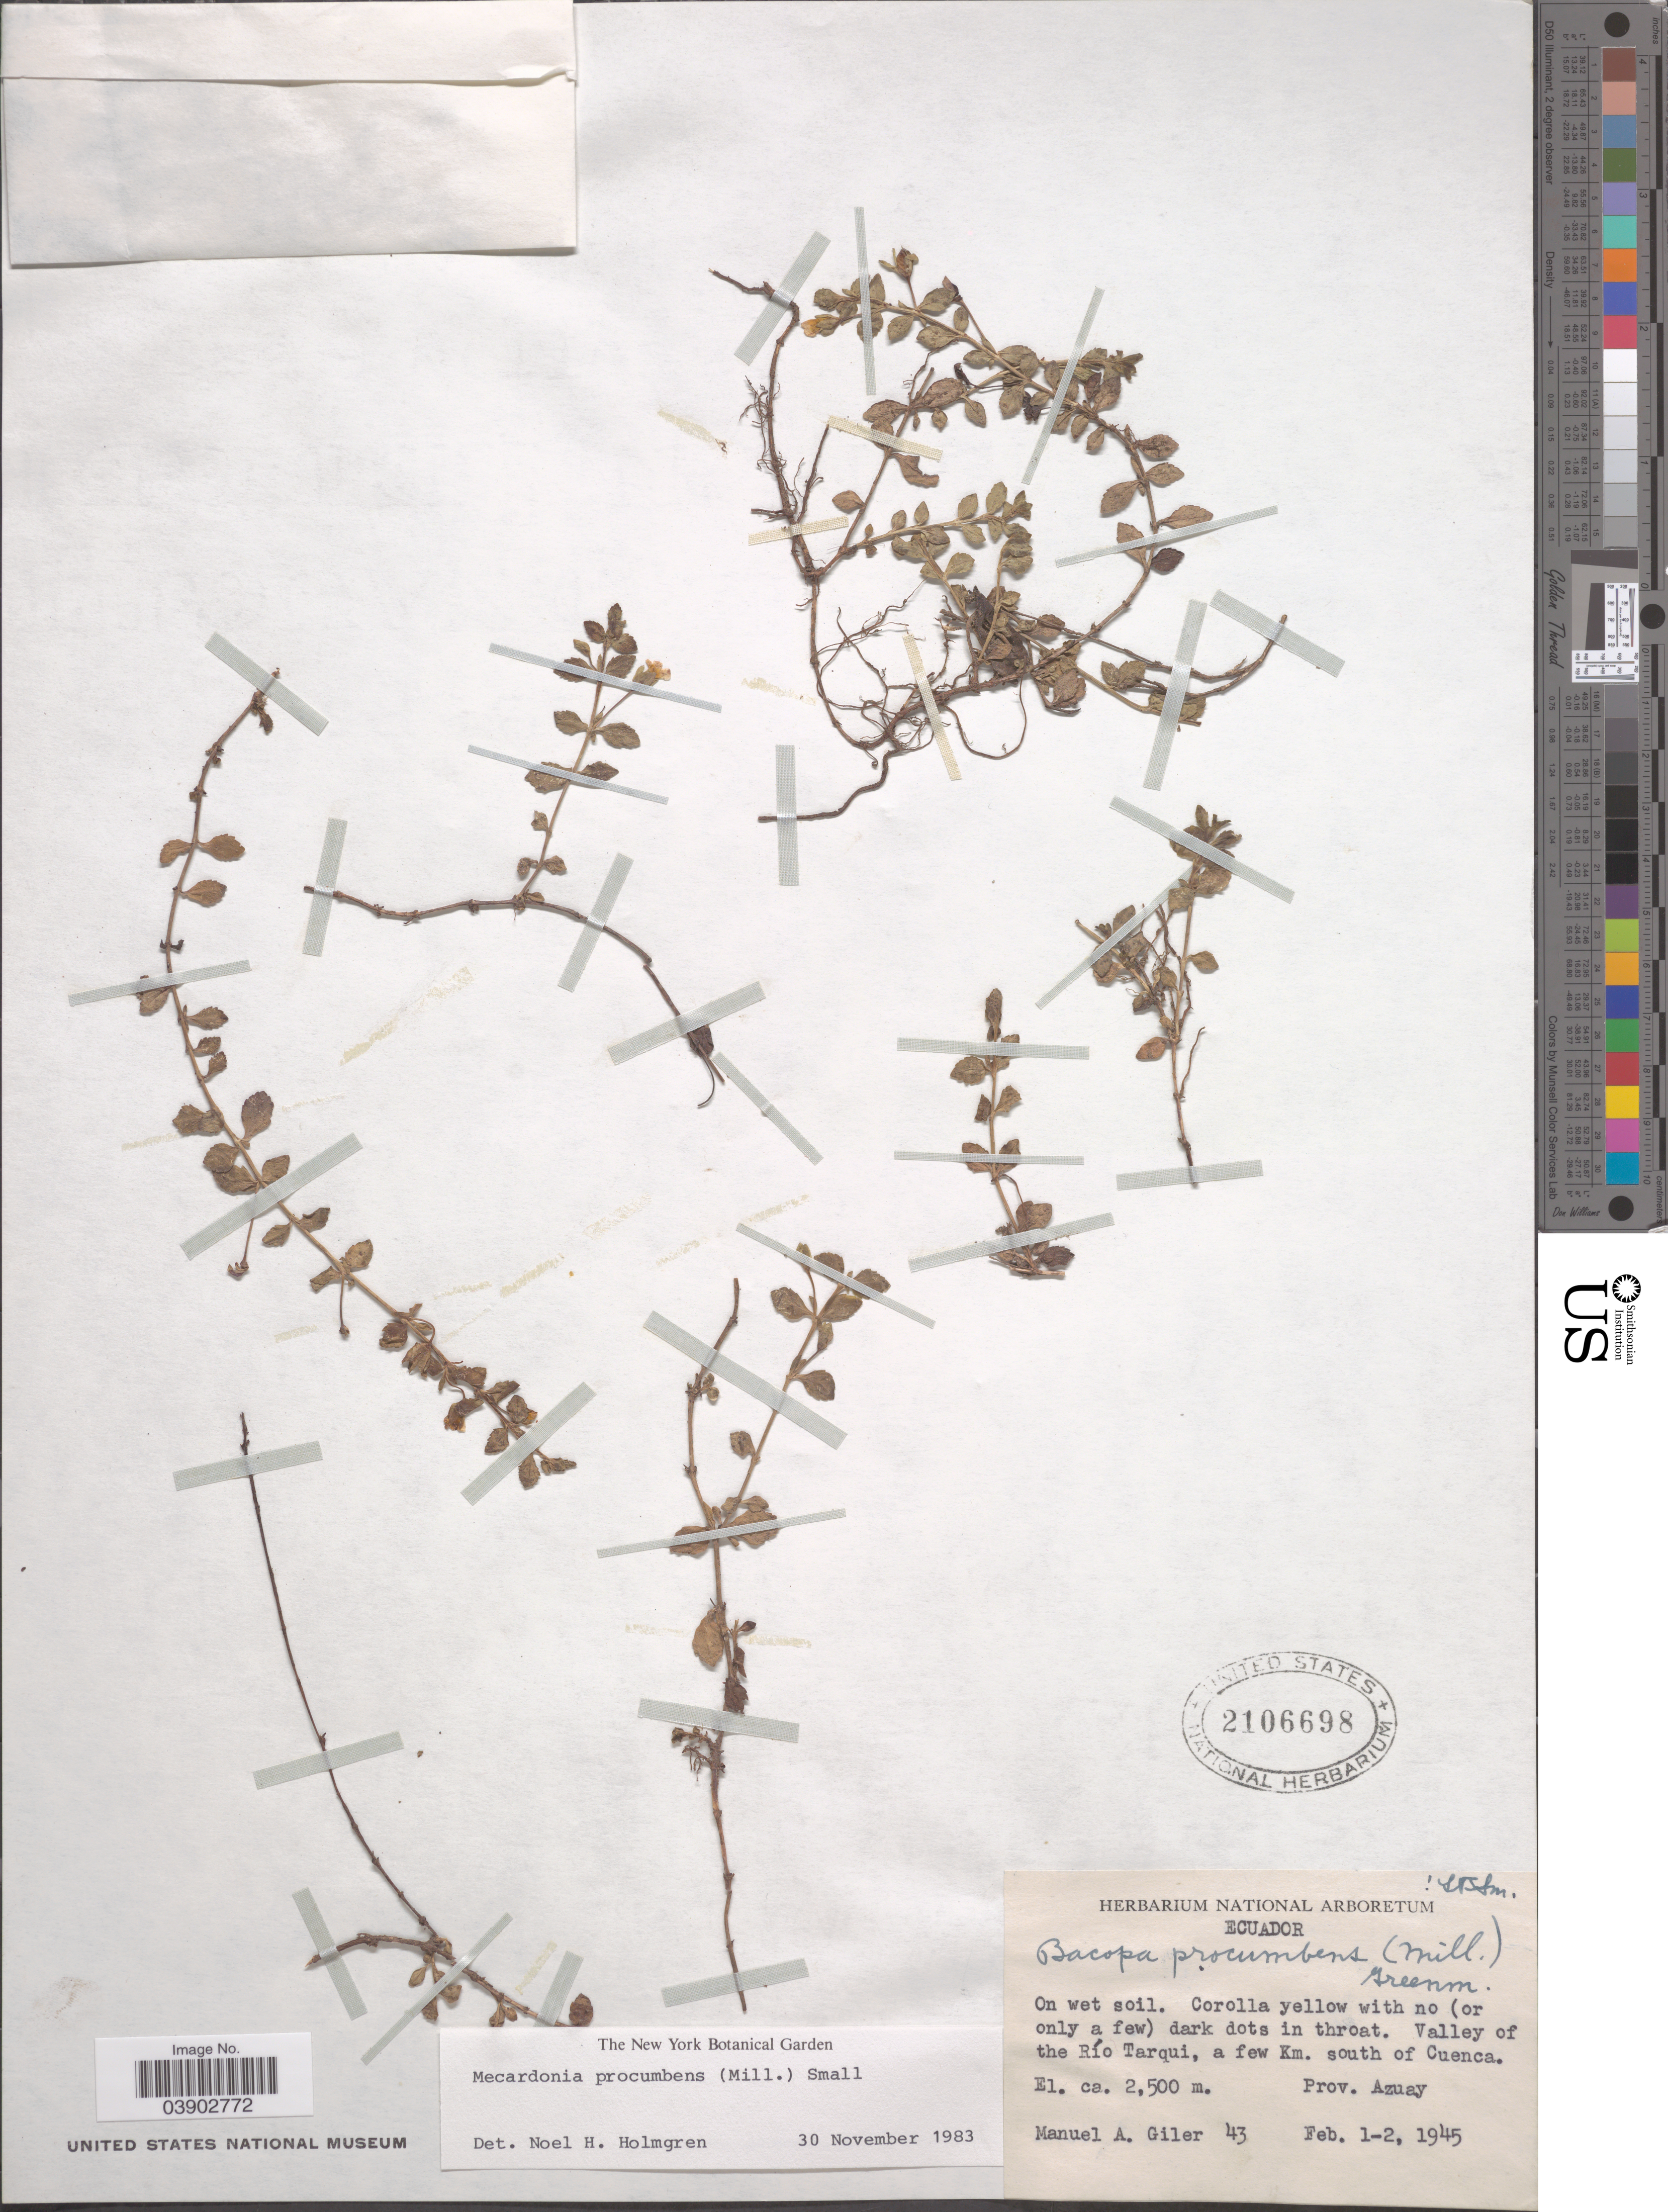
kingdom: Plantae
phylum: Tracheophyta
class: Magnoliopsida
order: Lamiales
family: Plantaginaceae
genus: Mecardonia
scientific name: Mecardonia procumbens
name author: (Mill.) Small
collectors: M. Gíler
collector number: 43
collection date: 1945-02-01/1945-02-02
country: Ecuador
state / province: Azuay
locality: Valley of the Río Tarqui, a few Km. south of Cuenca.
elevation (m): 2500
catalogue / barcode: US 2106698